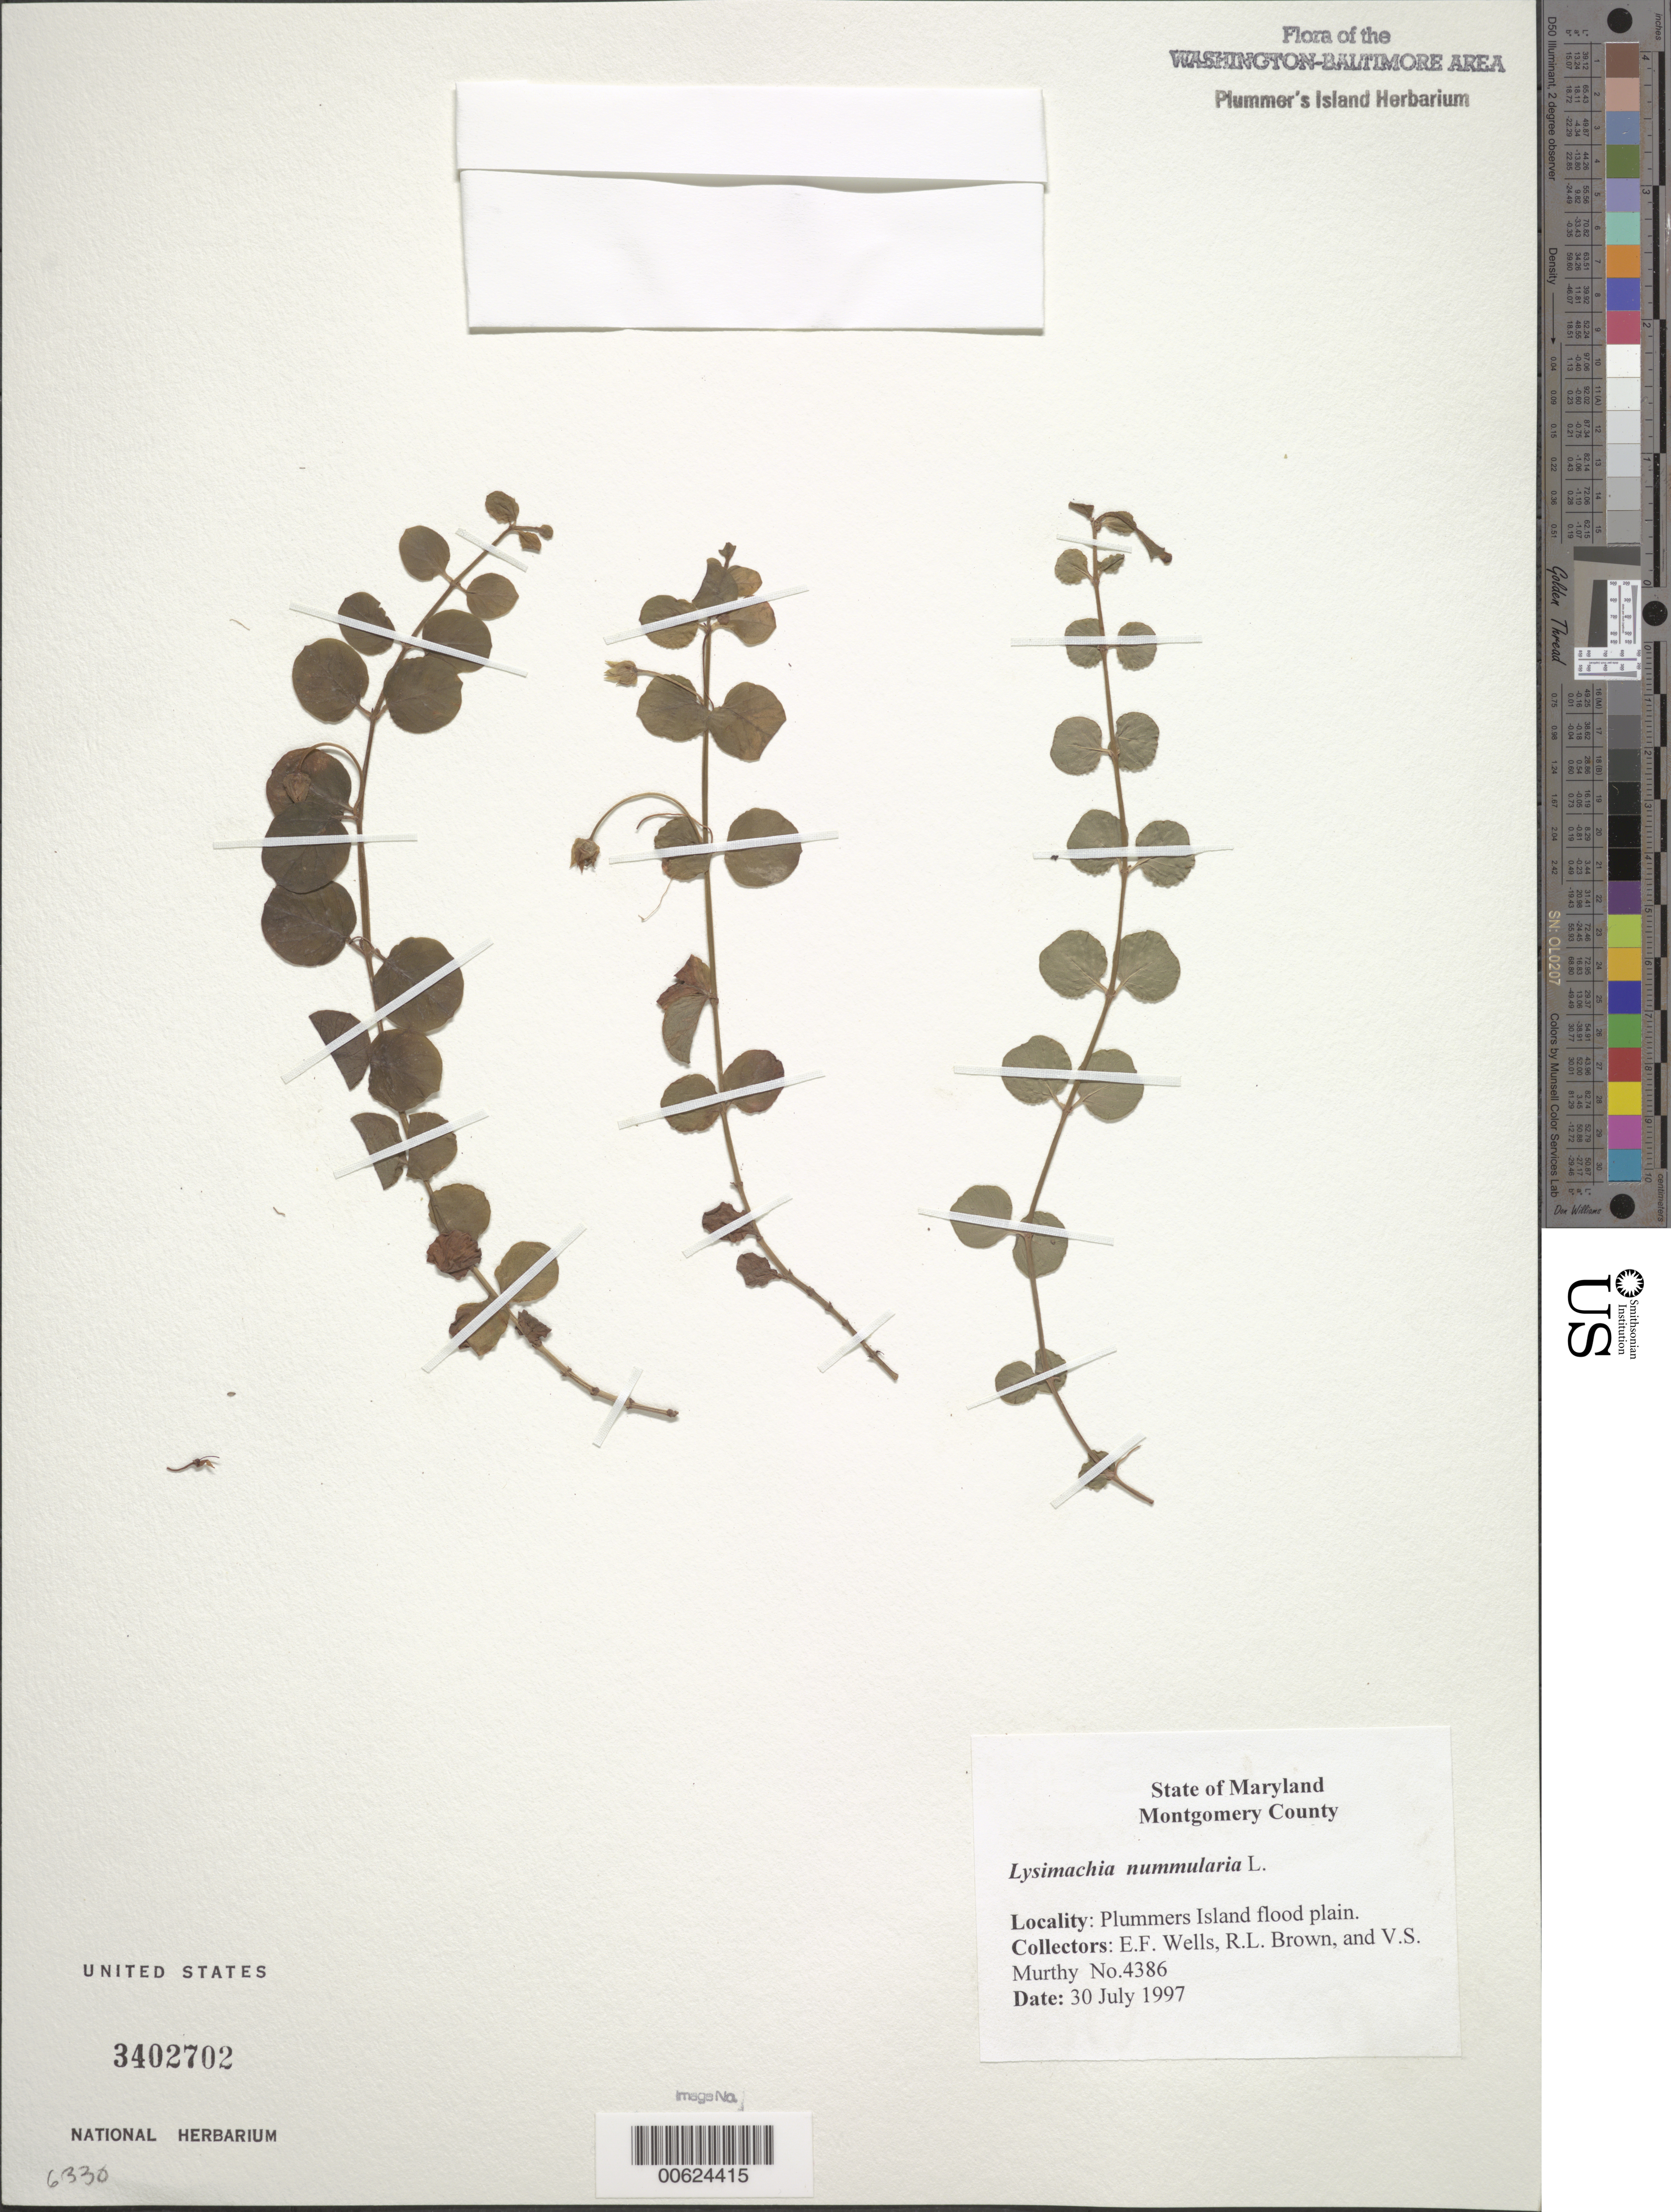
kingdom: Plantae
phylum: Tracheophyta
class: Magnoliopsida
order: Ericales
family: Primulaceae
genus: Lysimachia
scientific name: Lysimachia nummularia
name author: L.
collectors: E. F. Wells, R. L. Brown & V. S. Murthy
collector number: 4386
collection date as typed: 30 Jul 1997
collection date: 1997-07-30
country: United States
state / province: Maryland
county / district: Montgomery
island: Plummers Island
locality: Flood plain of Plummers Island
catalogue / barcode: US 3402702